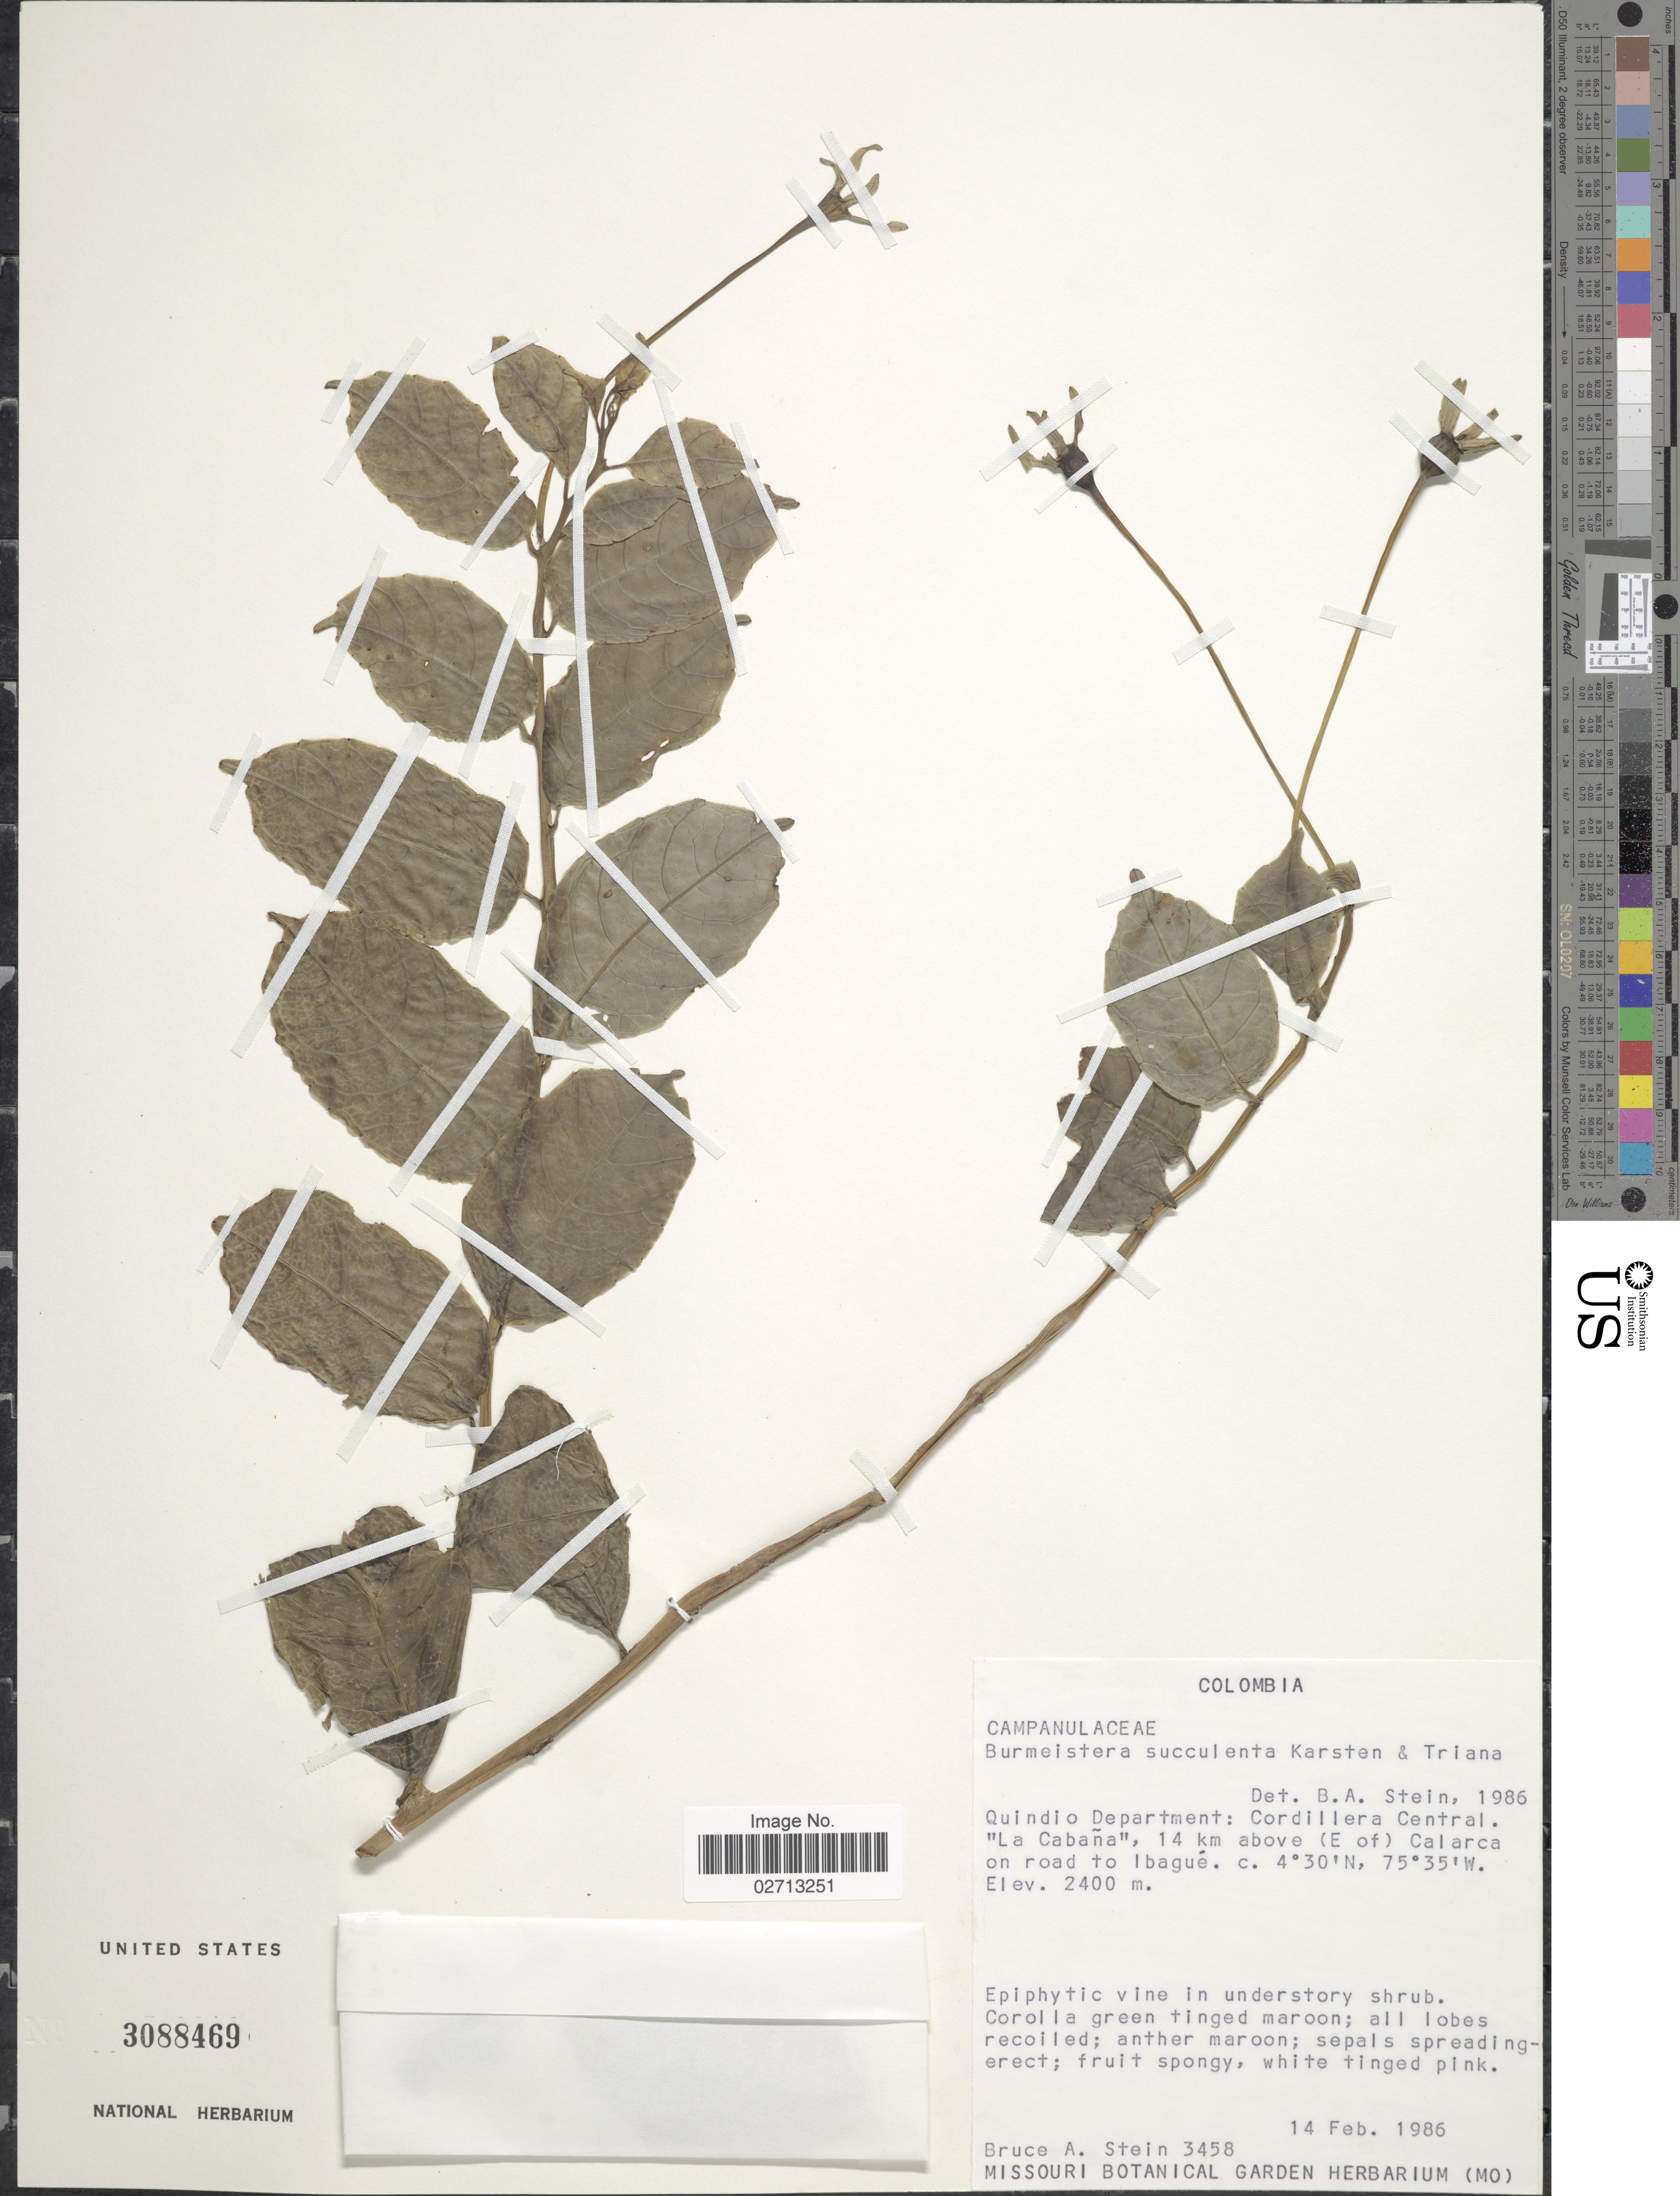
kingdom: Plantae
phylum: Tracheophyta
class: Magnoliopsida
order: Asterales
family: Campanulaceae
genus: Burmeistera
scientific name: Burmeistera succulenta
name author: H. Karst. & Triana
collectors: B. A. Stein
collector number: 3458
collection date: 1986-02-14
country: Colombia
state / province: Quindío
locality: Quindio Department: Cordillera Central. "La Cabaña", 14 km above (E of) Calarca on road to Ibagué.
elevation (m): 2400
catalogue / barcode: US 3088469